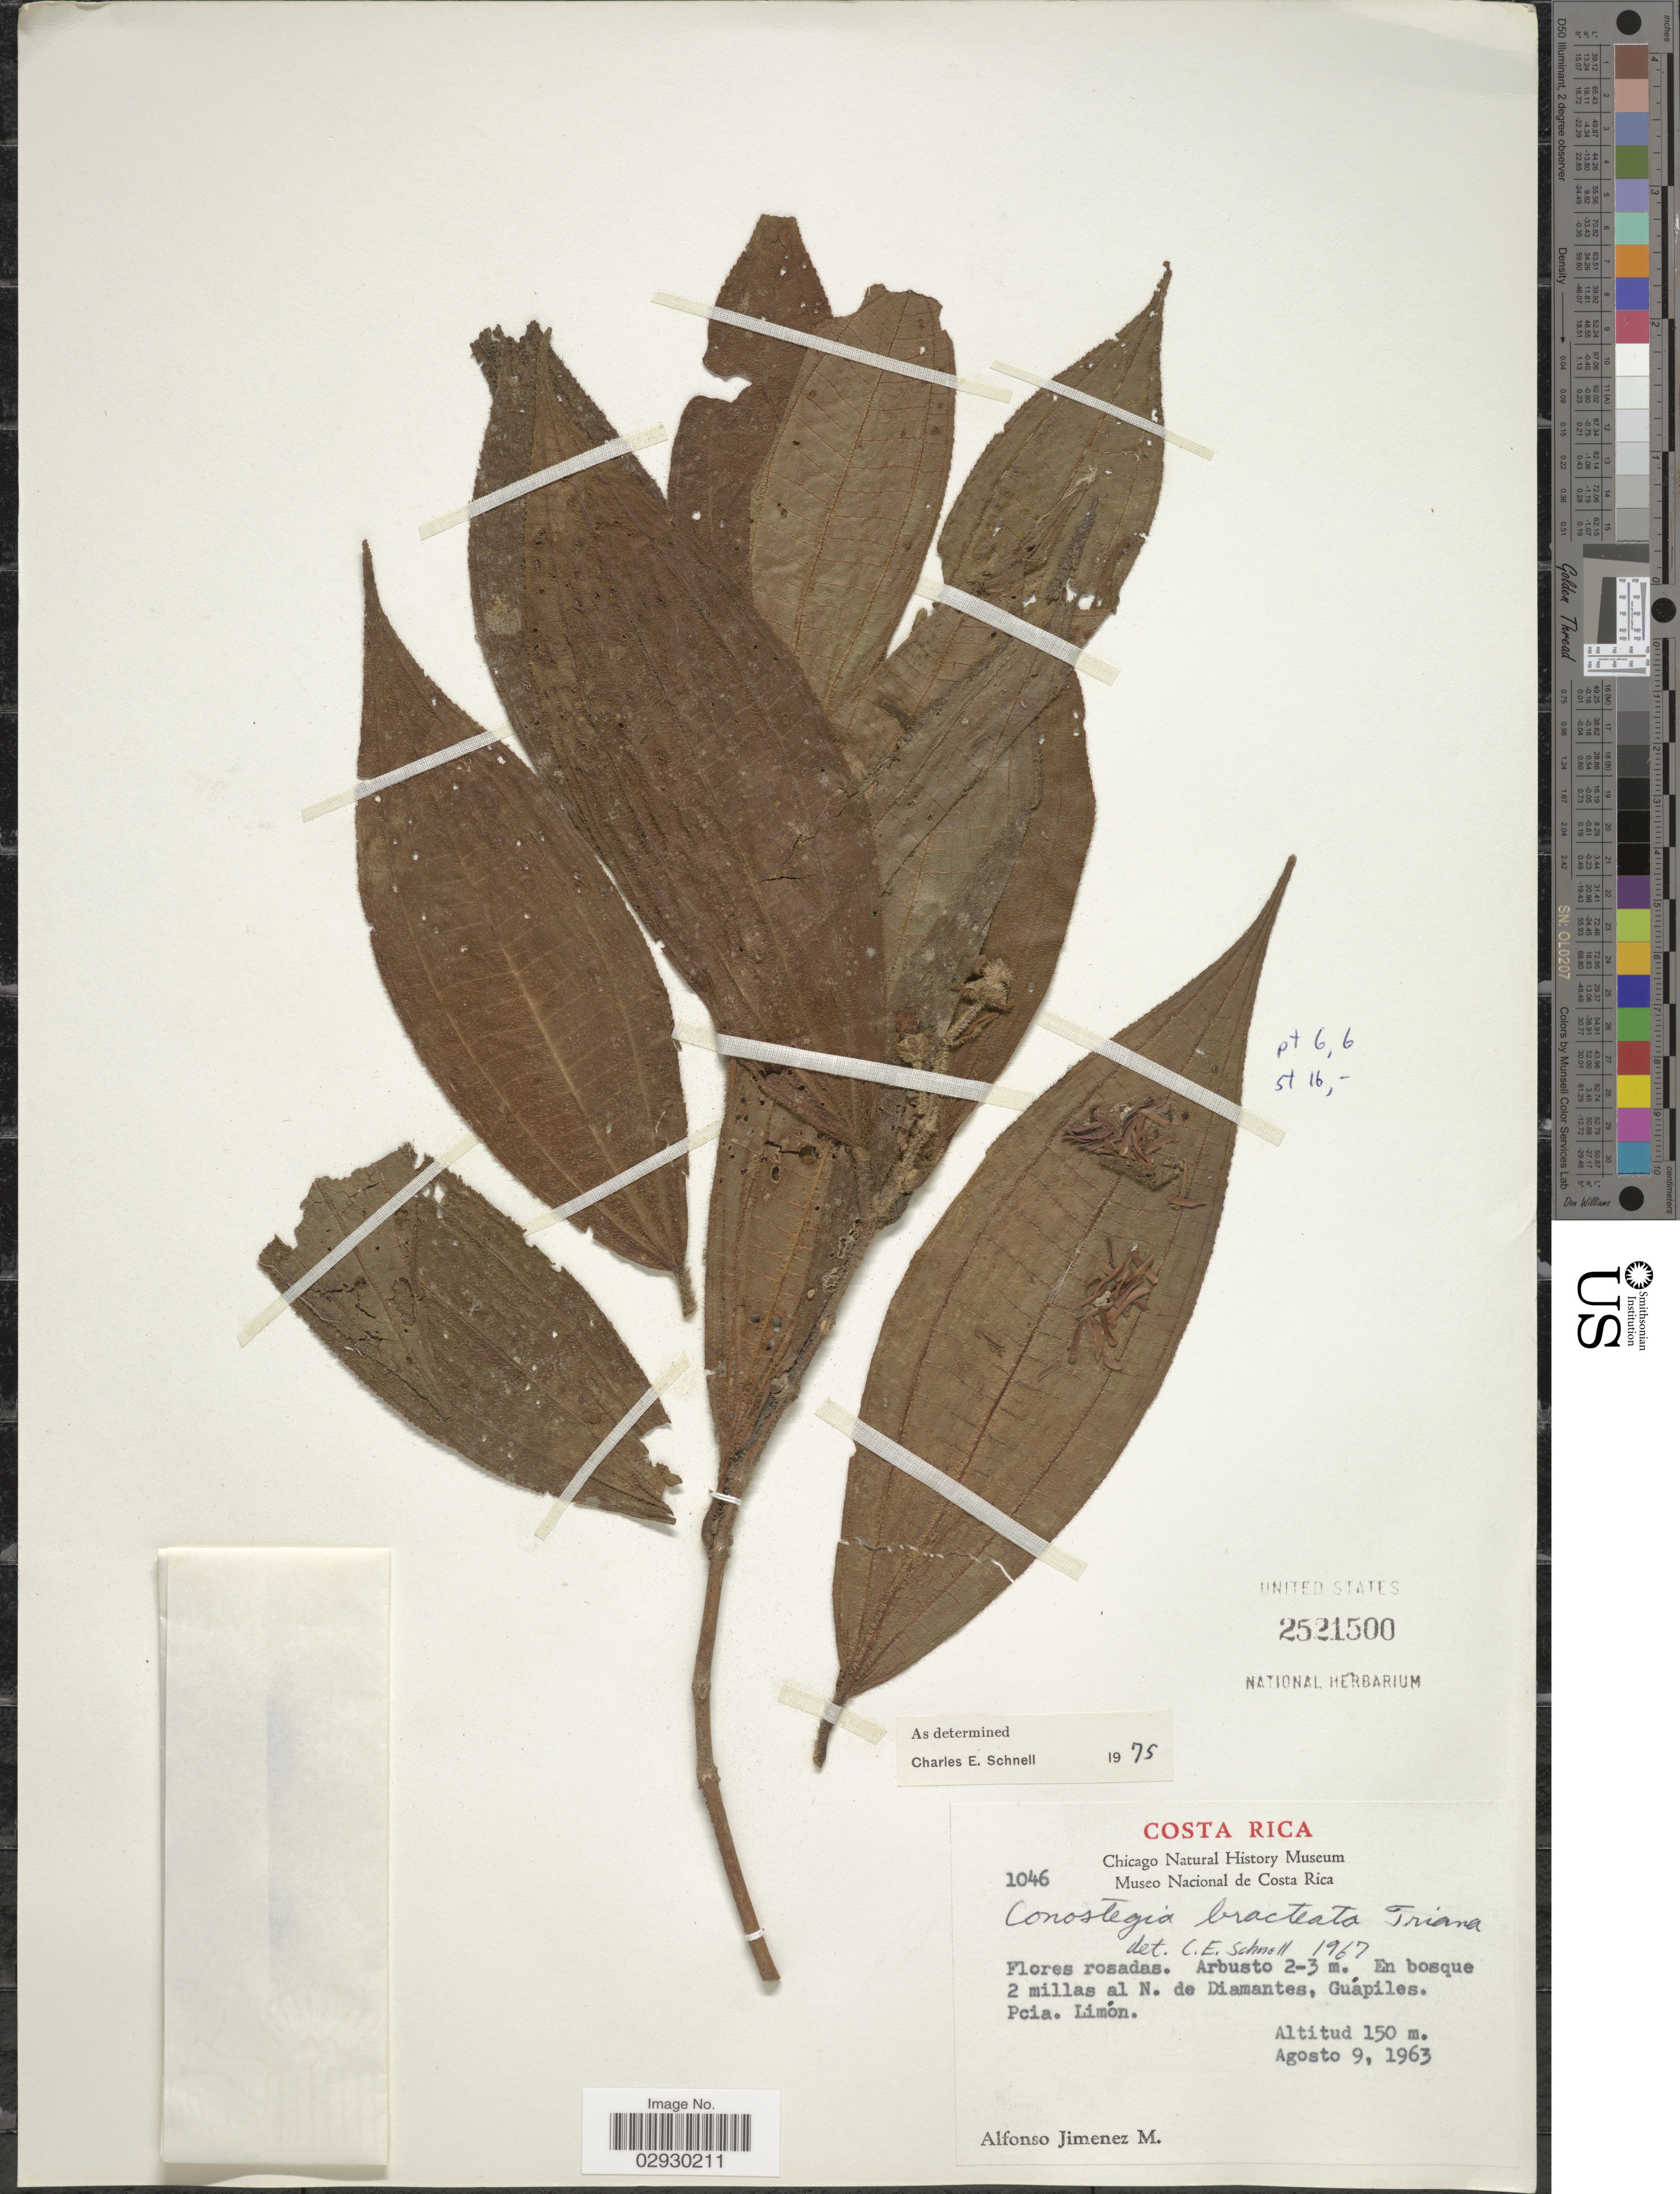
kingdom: Plantae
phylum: Tracheophyta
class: Magnoliopsida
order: Myrtales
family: Melastomataceae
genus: Conostegia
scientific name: Conostegia bracteata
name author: Triana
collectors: A. Jimenez M.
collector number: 1046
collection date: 1963-08-09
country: Costa Rica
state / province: Limón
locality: En bosque 2 millas al N. de Diamantes, Guápiles. Pcia. Limón.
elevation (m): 150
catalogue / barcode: US 2521500